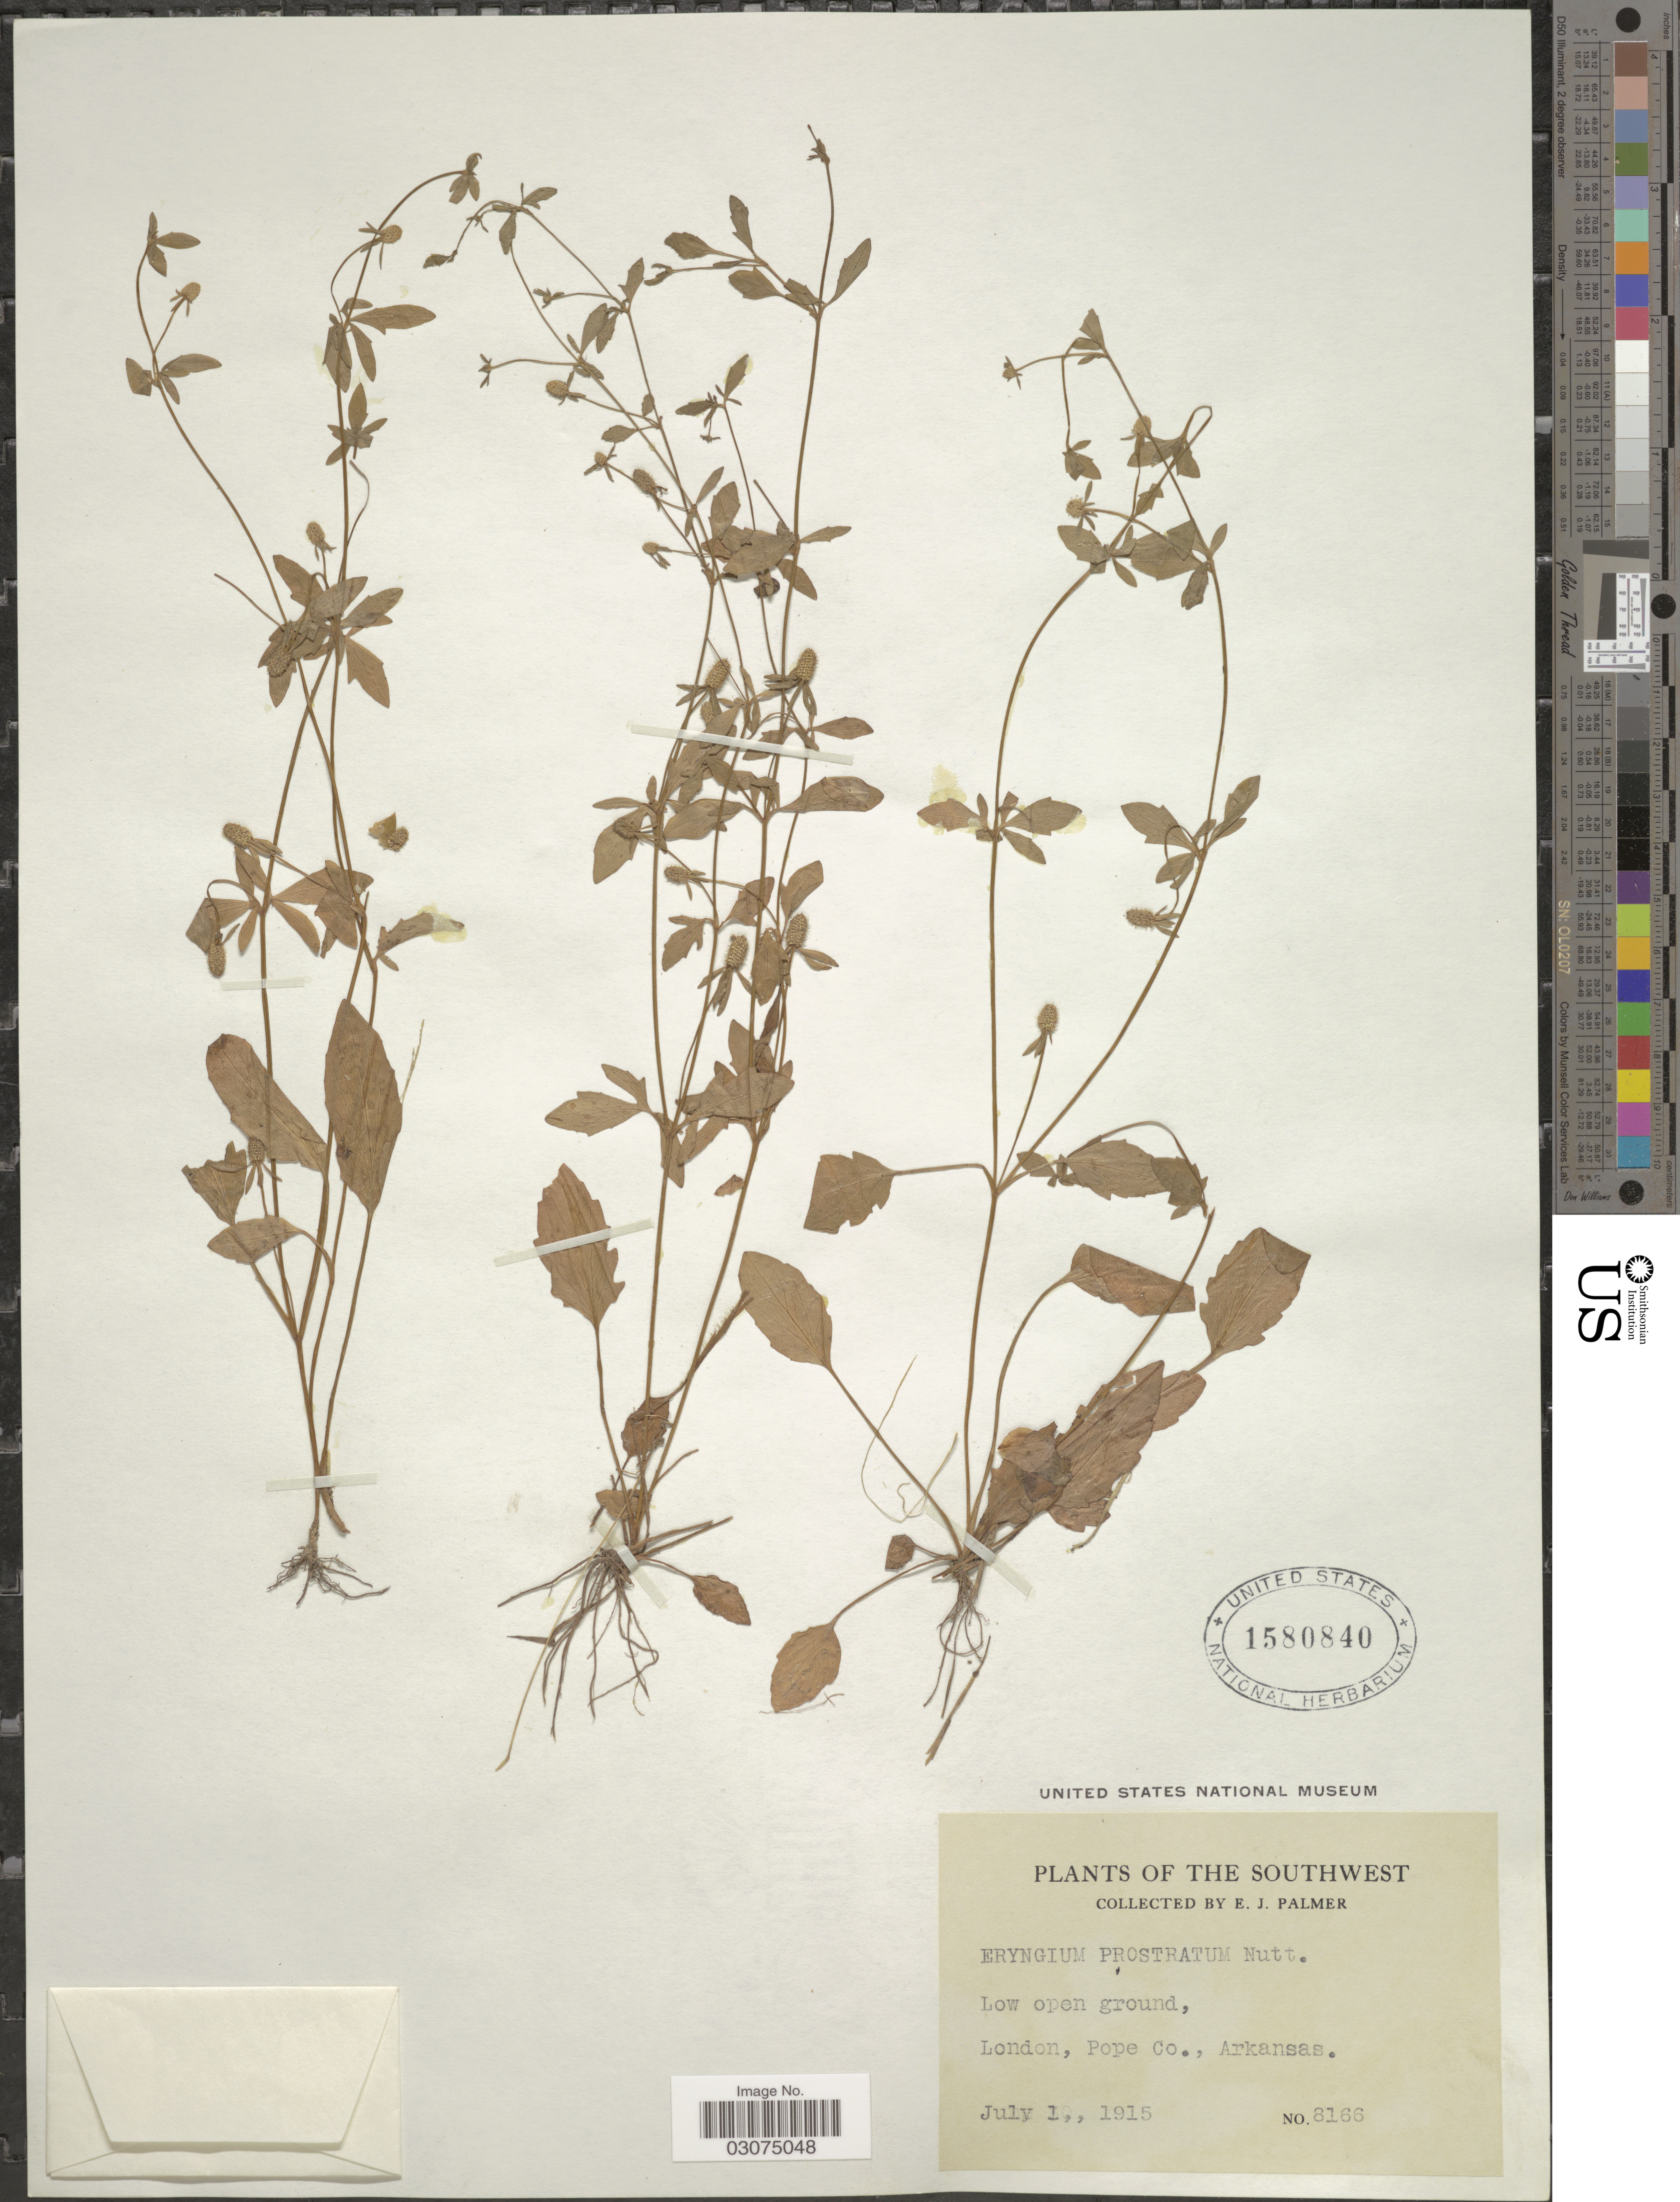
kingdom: Plantae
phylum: Tracheophyta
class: Magnoliopsida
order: Apiales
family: Apiaceae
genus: Eryngium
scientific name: Eryngium prostratum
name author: Nutt. ex DC.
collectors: E. J. Palmer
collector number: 8166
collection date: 1915-07-01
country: United States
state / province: Arkansas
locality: Southwest. London, Pope Co.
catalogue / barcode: US 1580840